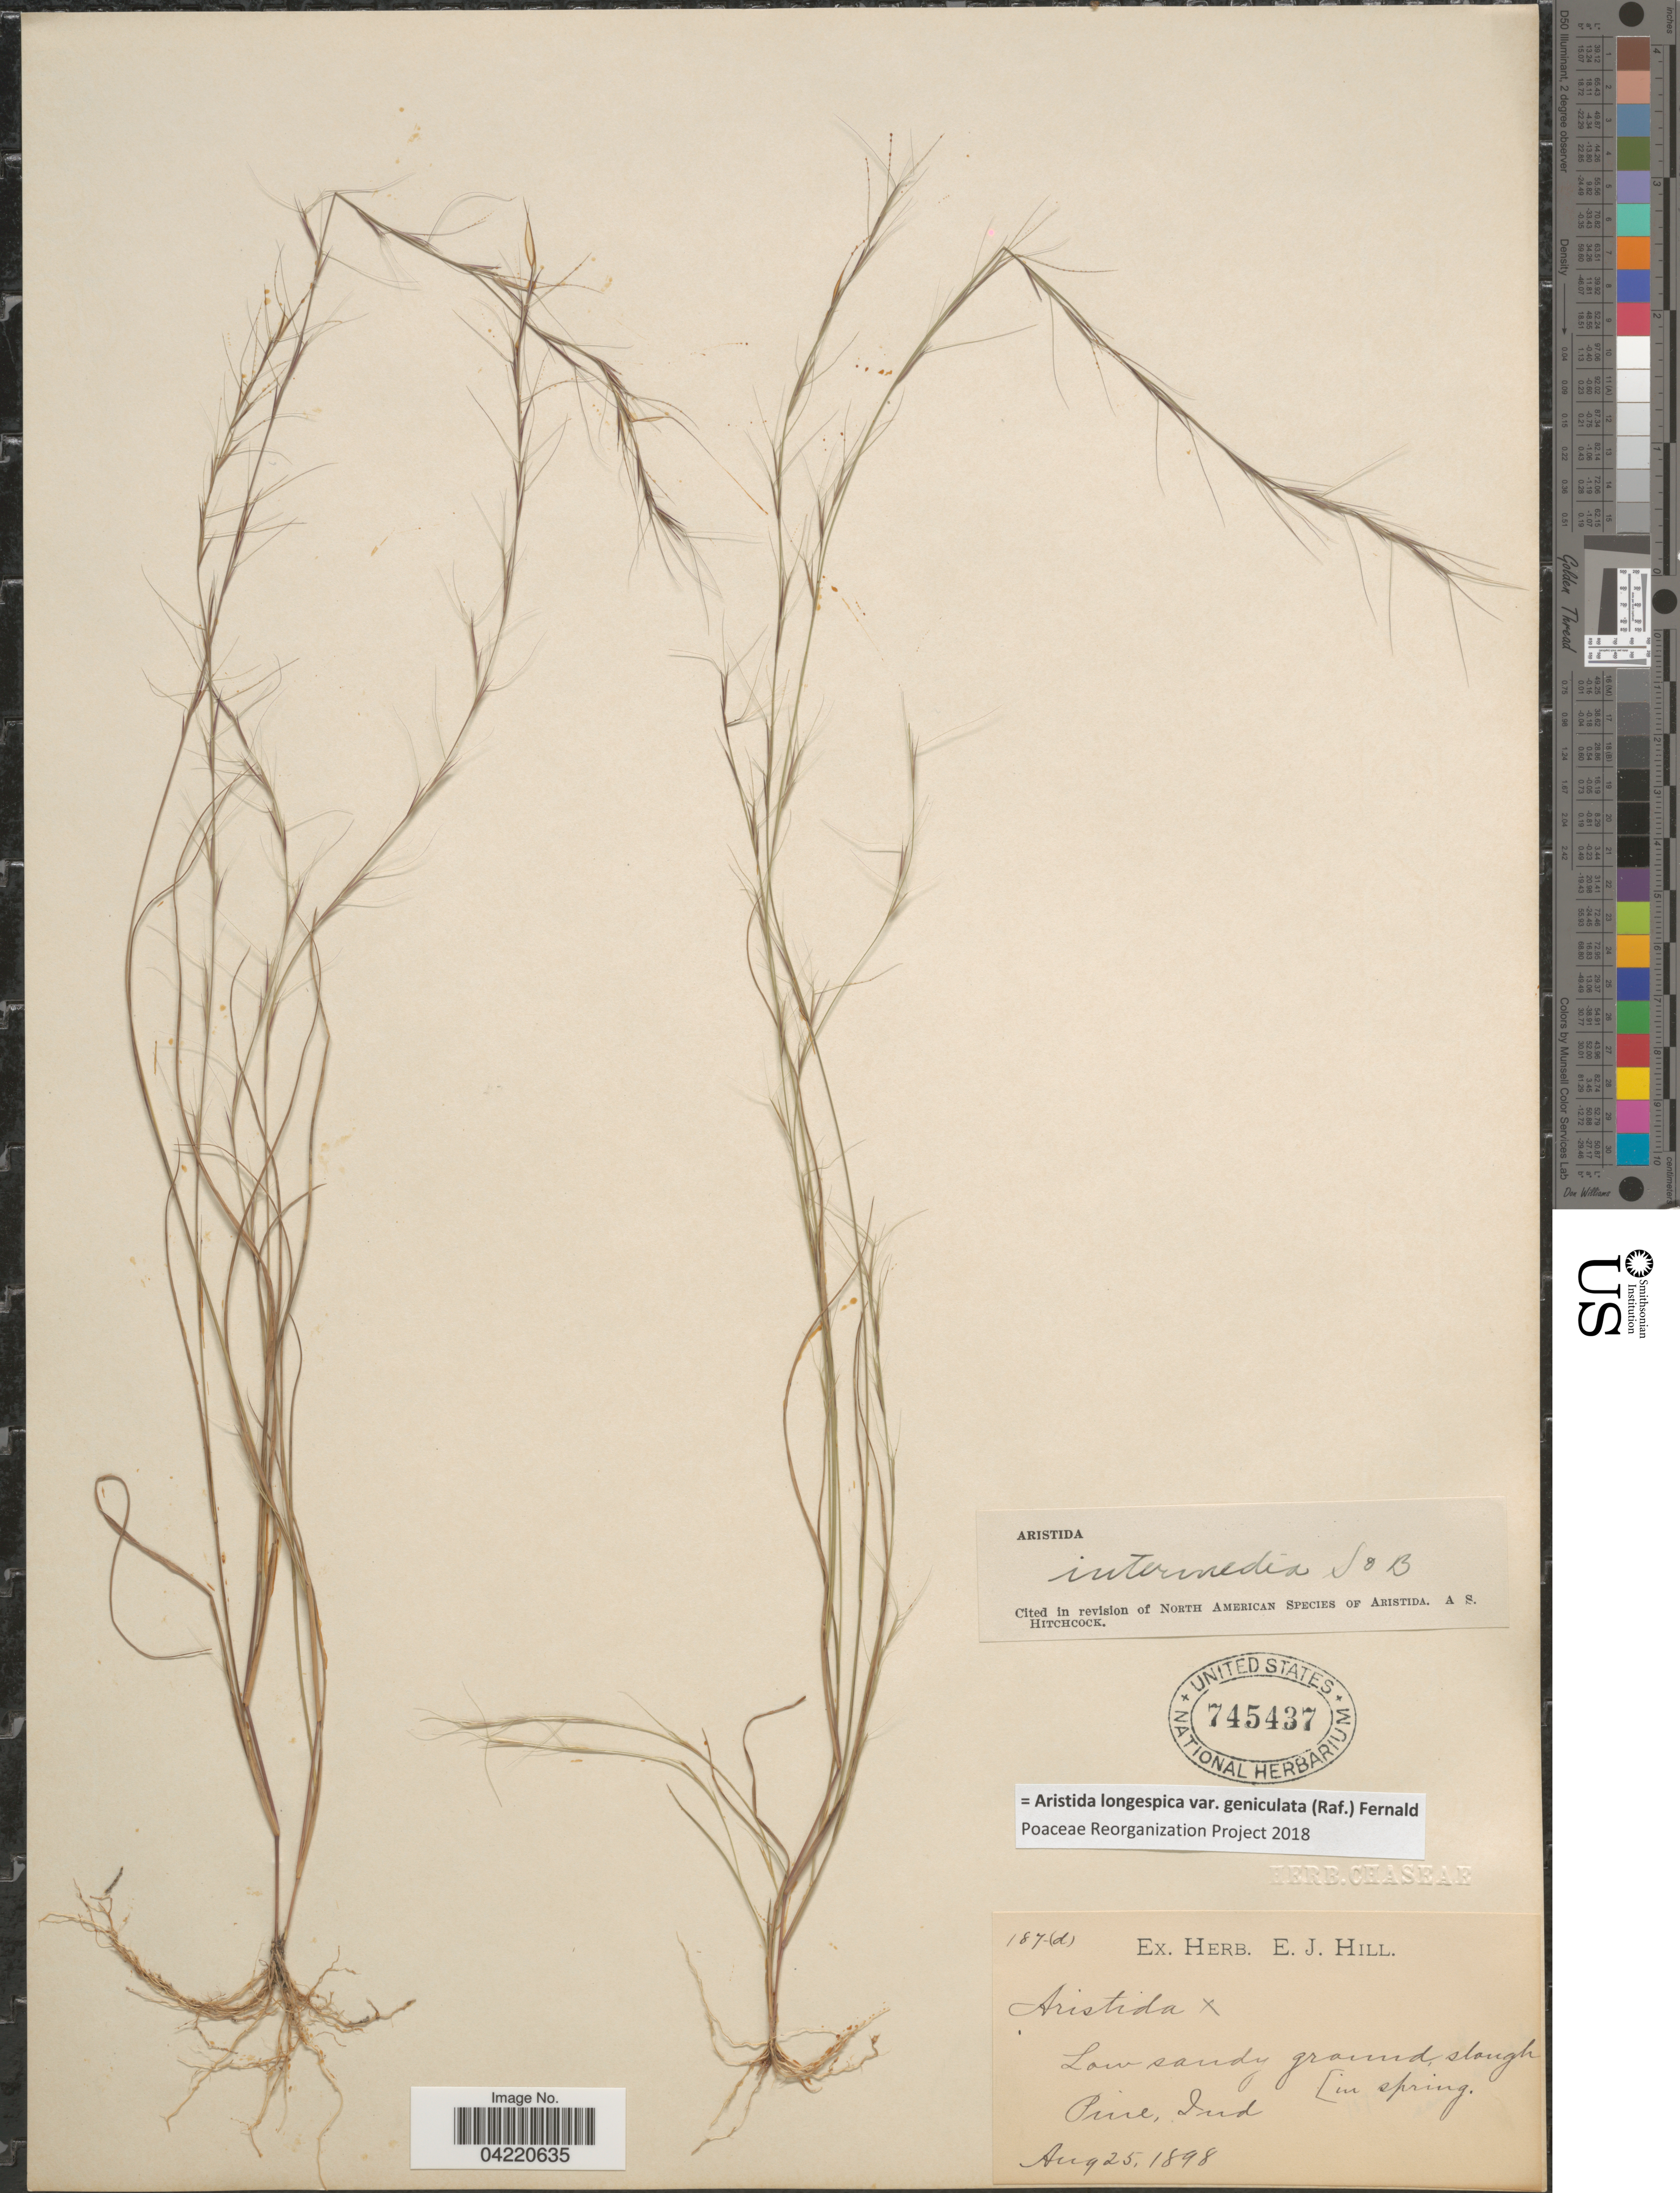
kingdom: Plantae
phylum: Tracheophyta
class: Liliopsida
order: Poales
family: Poaceae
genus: Aristida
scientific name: Aristida longespica var. geniculata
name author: (Raf.) Fernald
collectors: Ex herb. E. J. Hill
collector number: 187d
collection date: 1898-08-25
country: United States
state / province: Indiana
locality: Low sandy ground, slough [in spring. Pine.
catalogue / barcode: US 745437